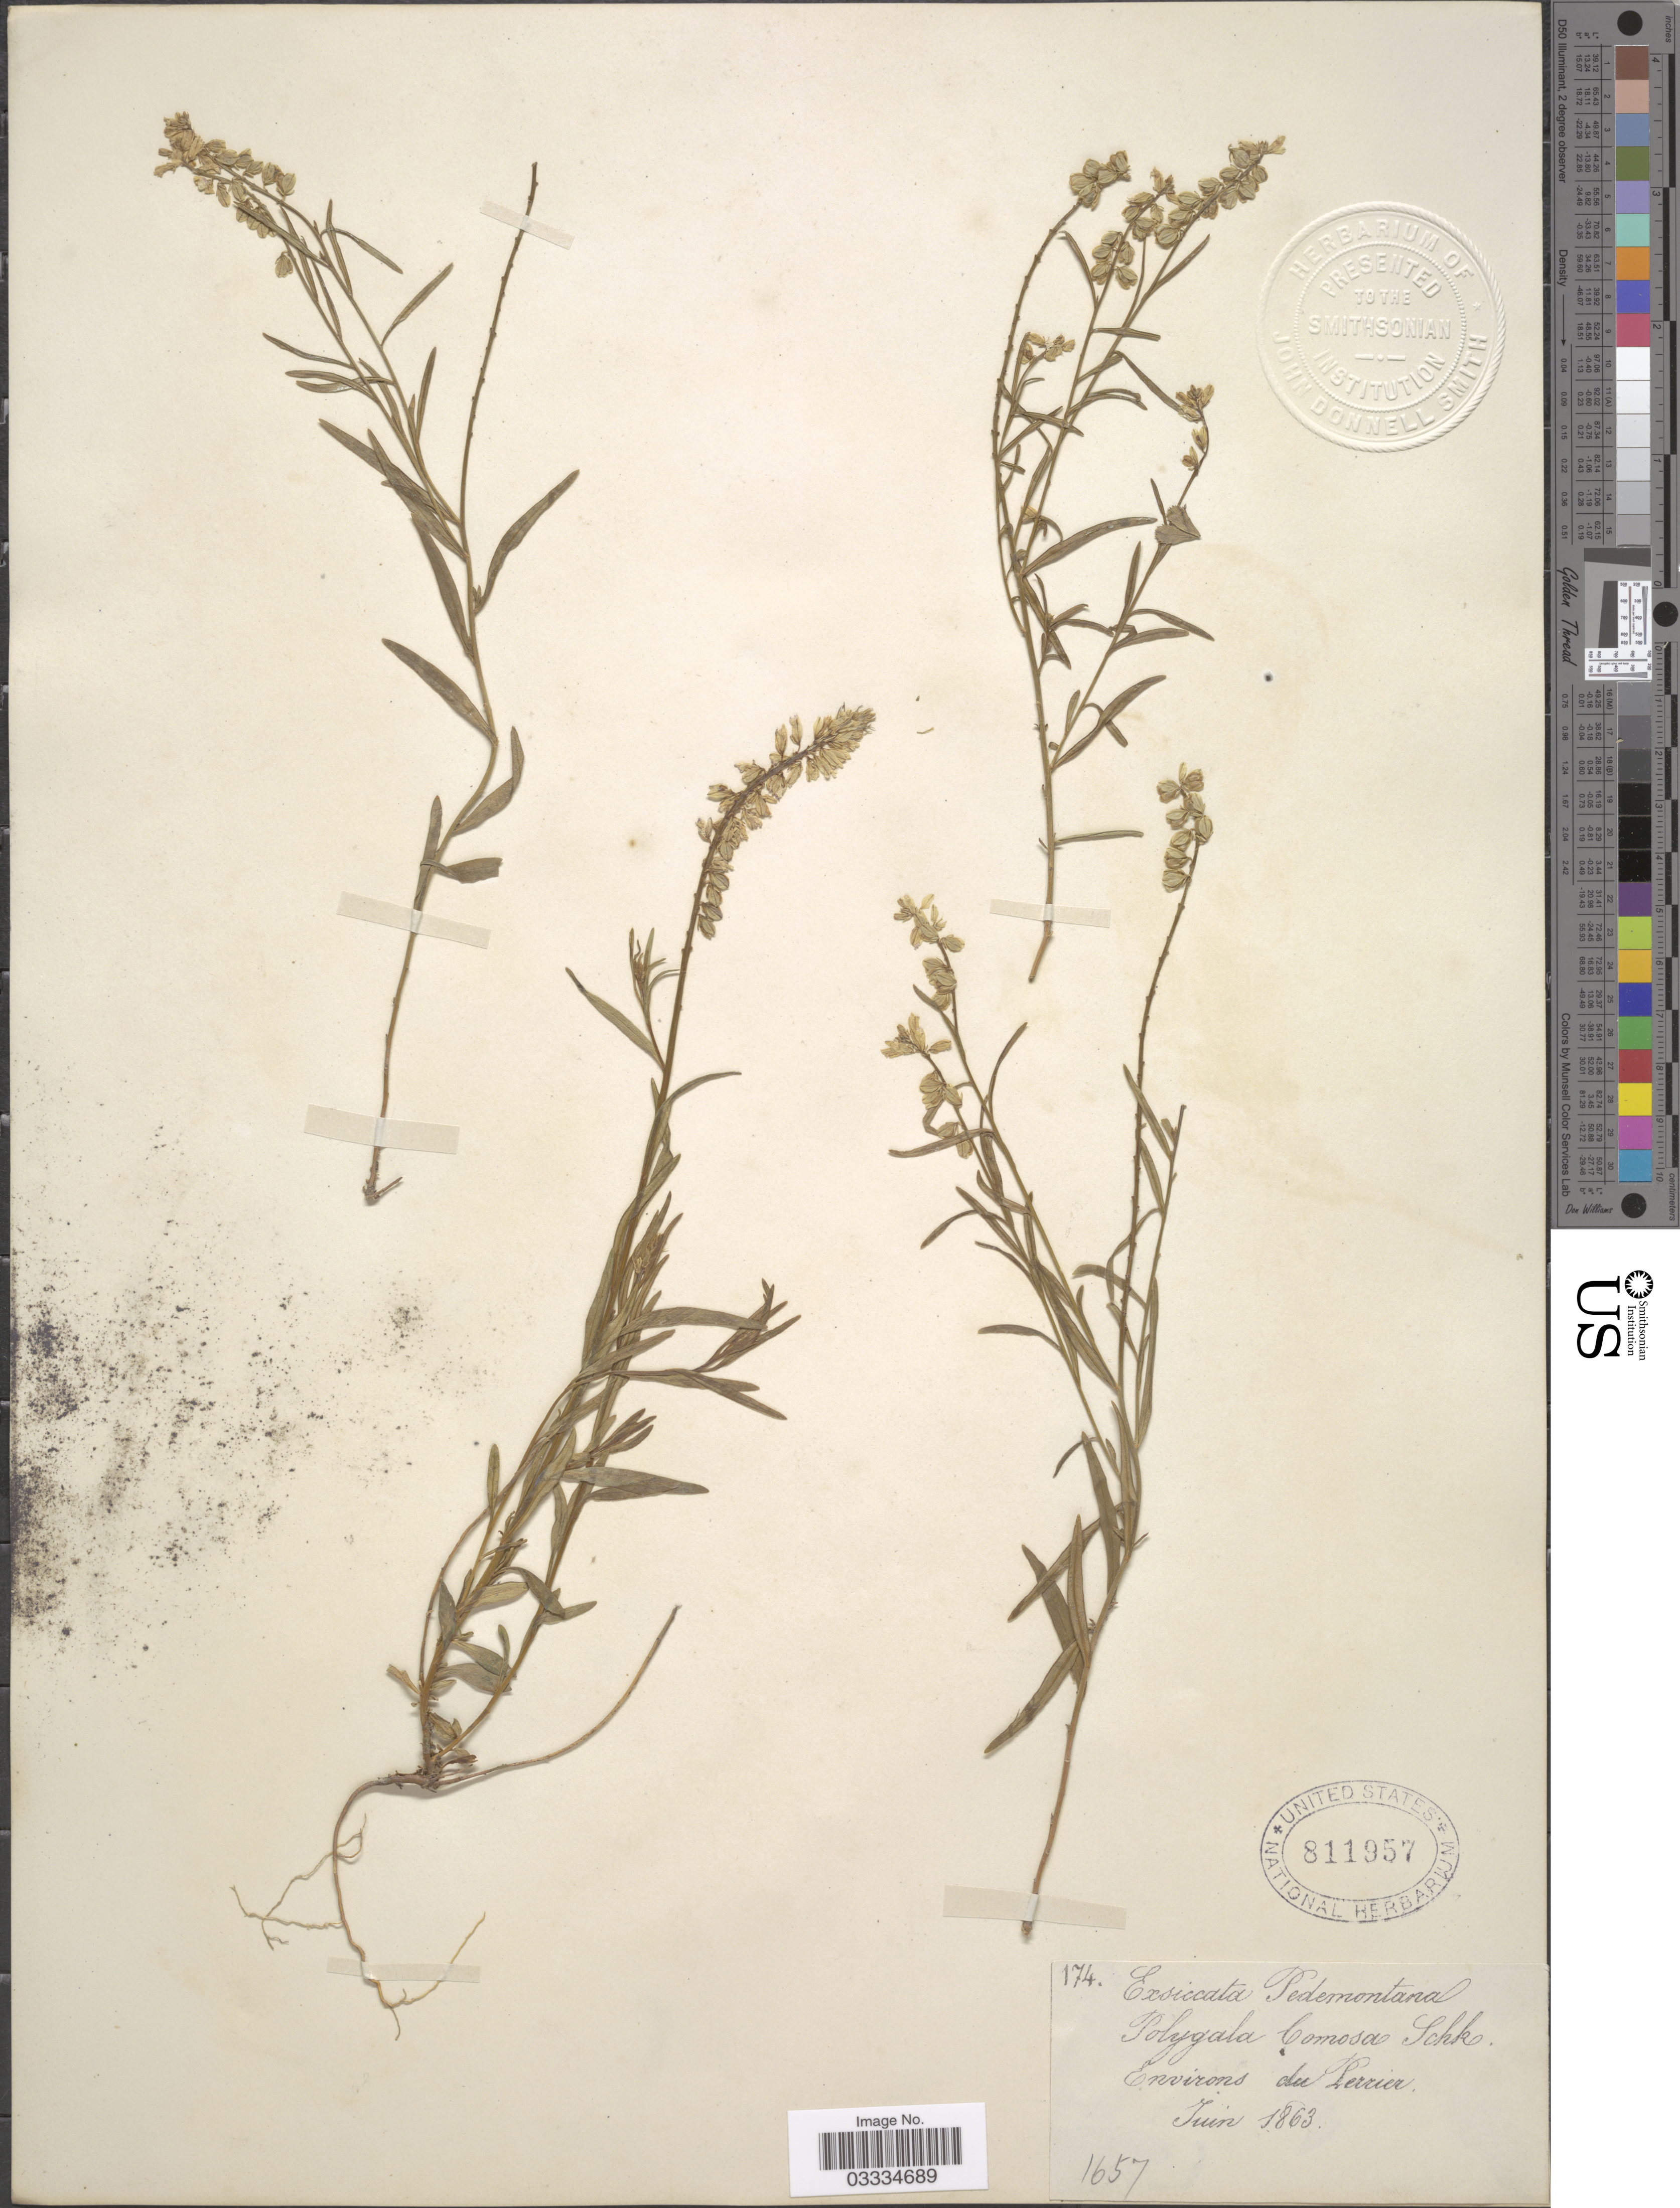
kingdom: Plantae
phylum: Tracheophyta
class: Magnoliopsida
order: Fabales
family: Polygalaceae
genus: Polygala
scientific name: Polygala comosa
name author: Schkuhr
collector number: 174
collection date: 1863-06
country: Italy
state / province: Piedmont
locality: Pedemontana. Environs du Perrier.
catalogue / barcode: US 811957